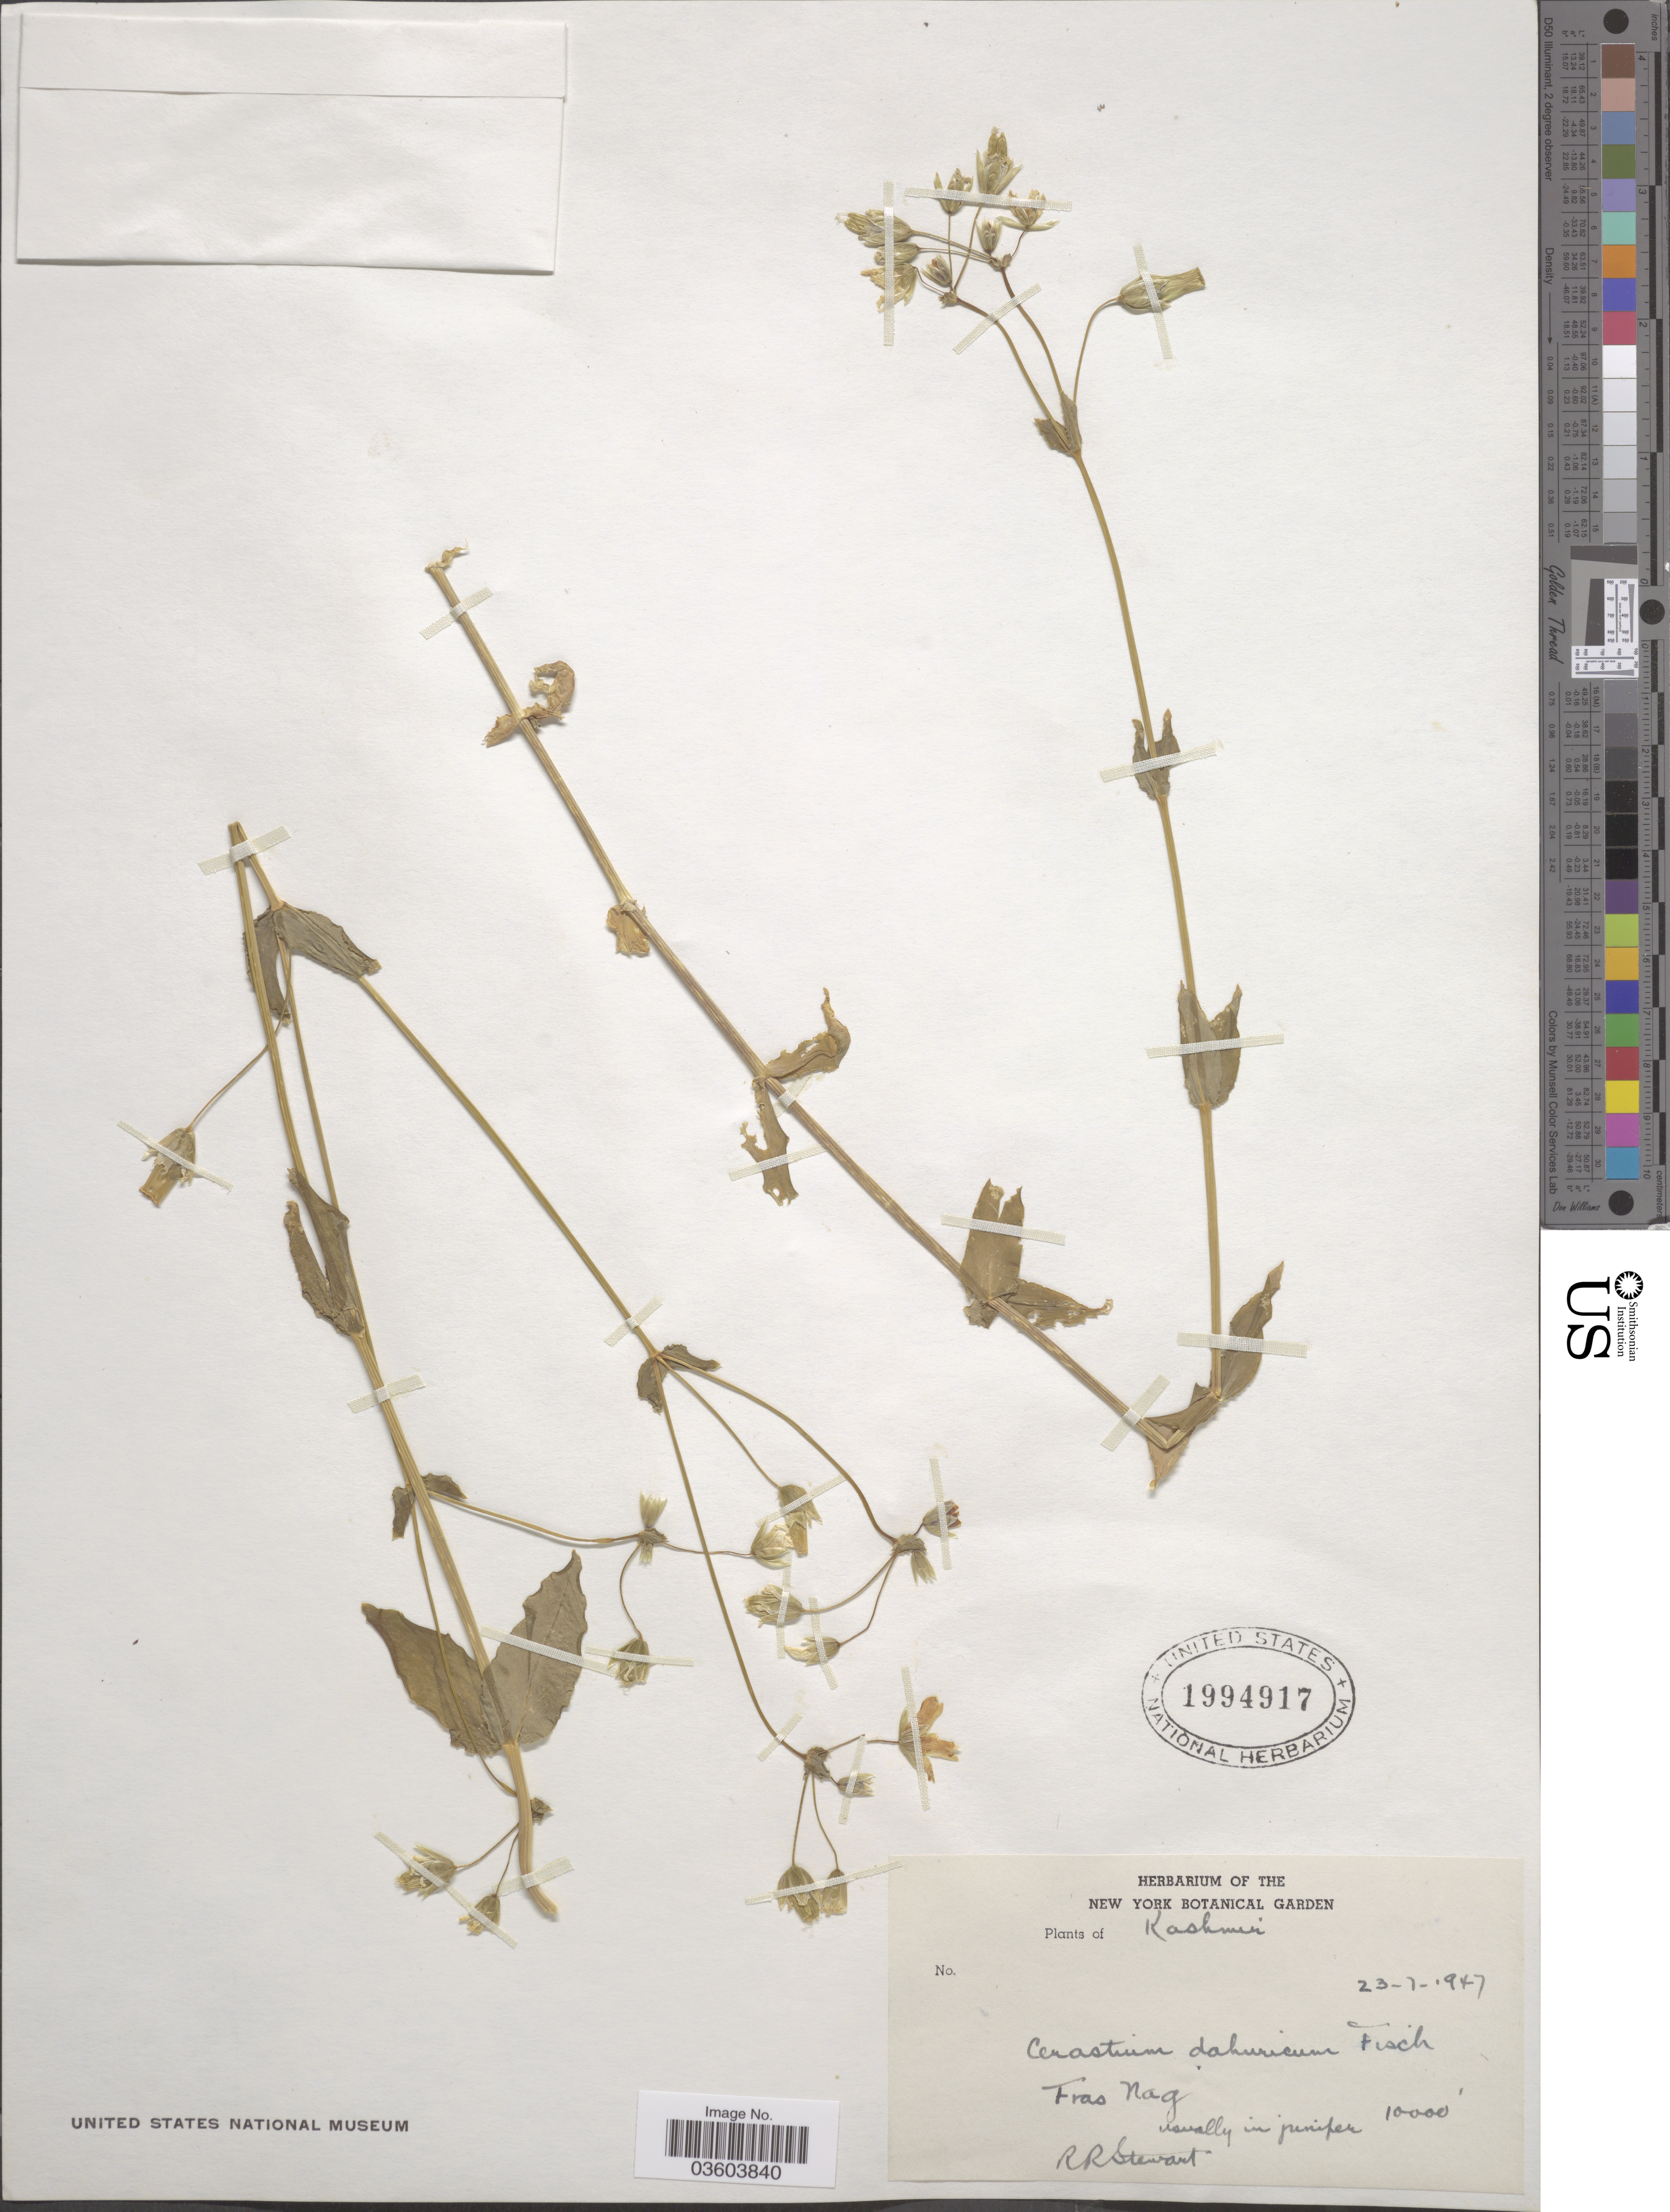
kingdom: Plantae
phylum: Tracheophyta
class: Magnoliopsida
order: Caryophyllales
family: Caryophyllaceae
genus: Cerastium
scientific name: Cerastium davuricum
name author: Fisch. ex Spreng.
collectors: R. Stewart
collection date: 1947-07-23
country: India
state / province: Jammu and Kashmir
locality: Kashmir. Fras Nag.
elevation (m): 3048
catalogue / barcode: US 1994917